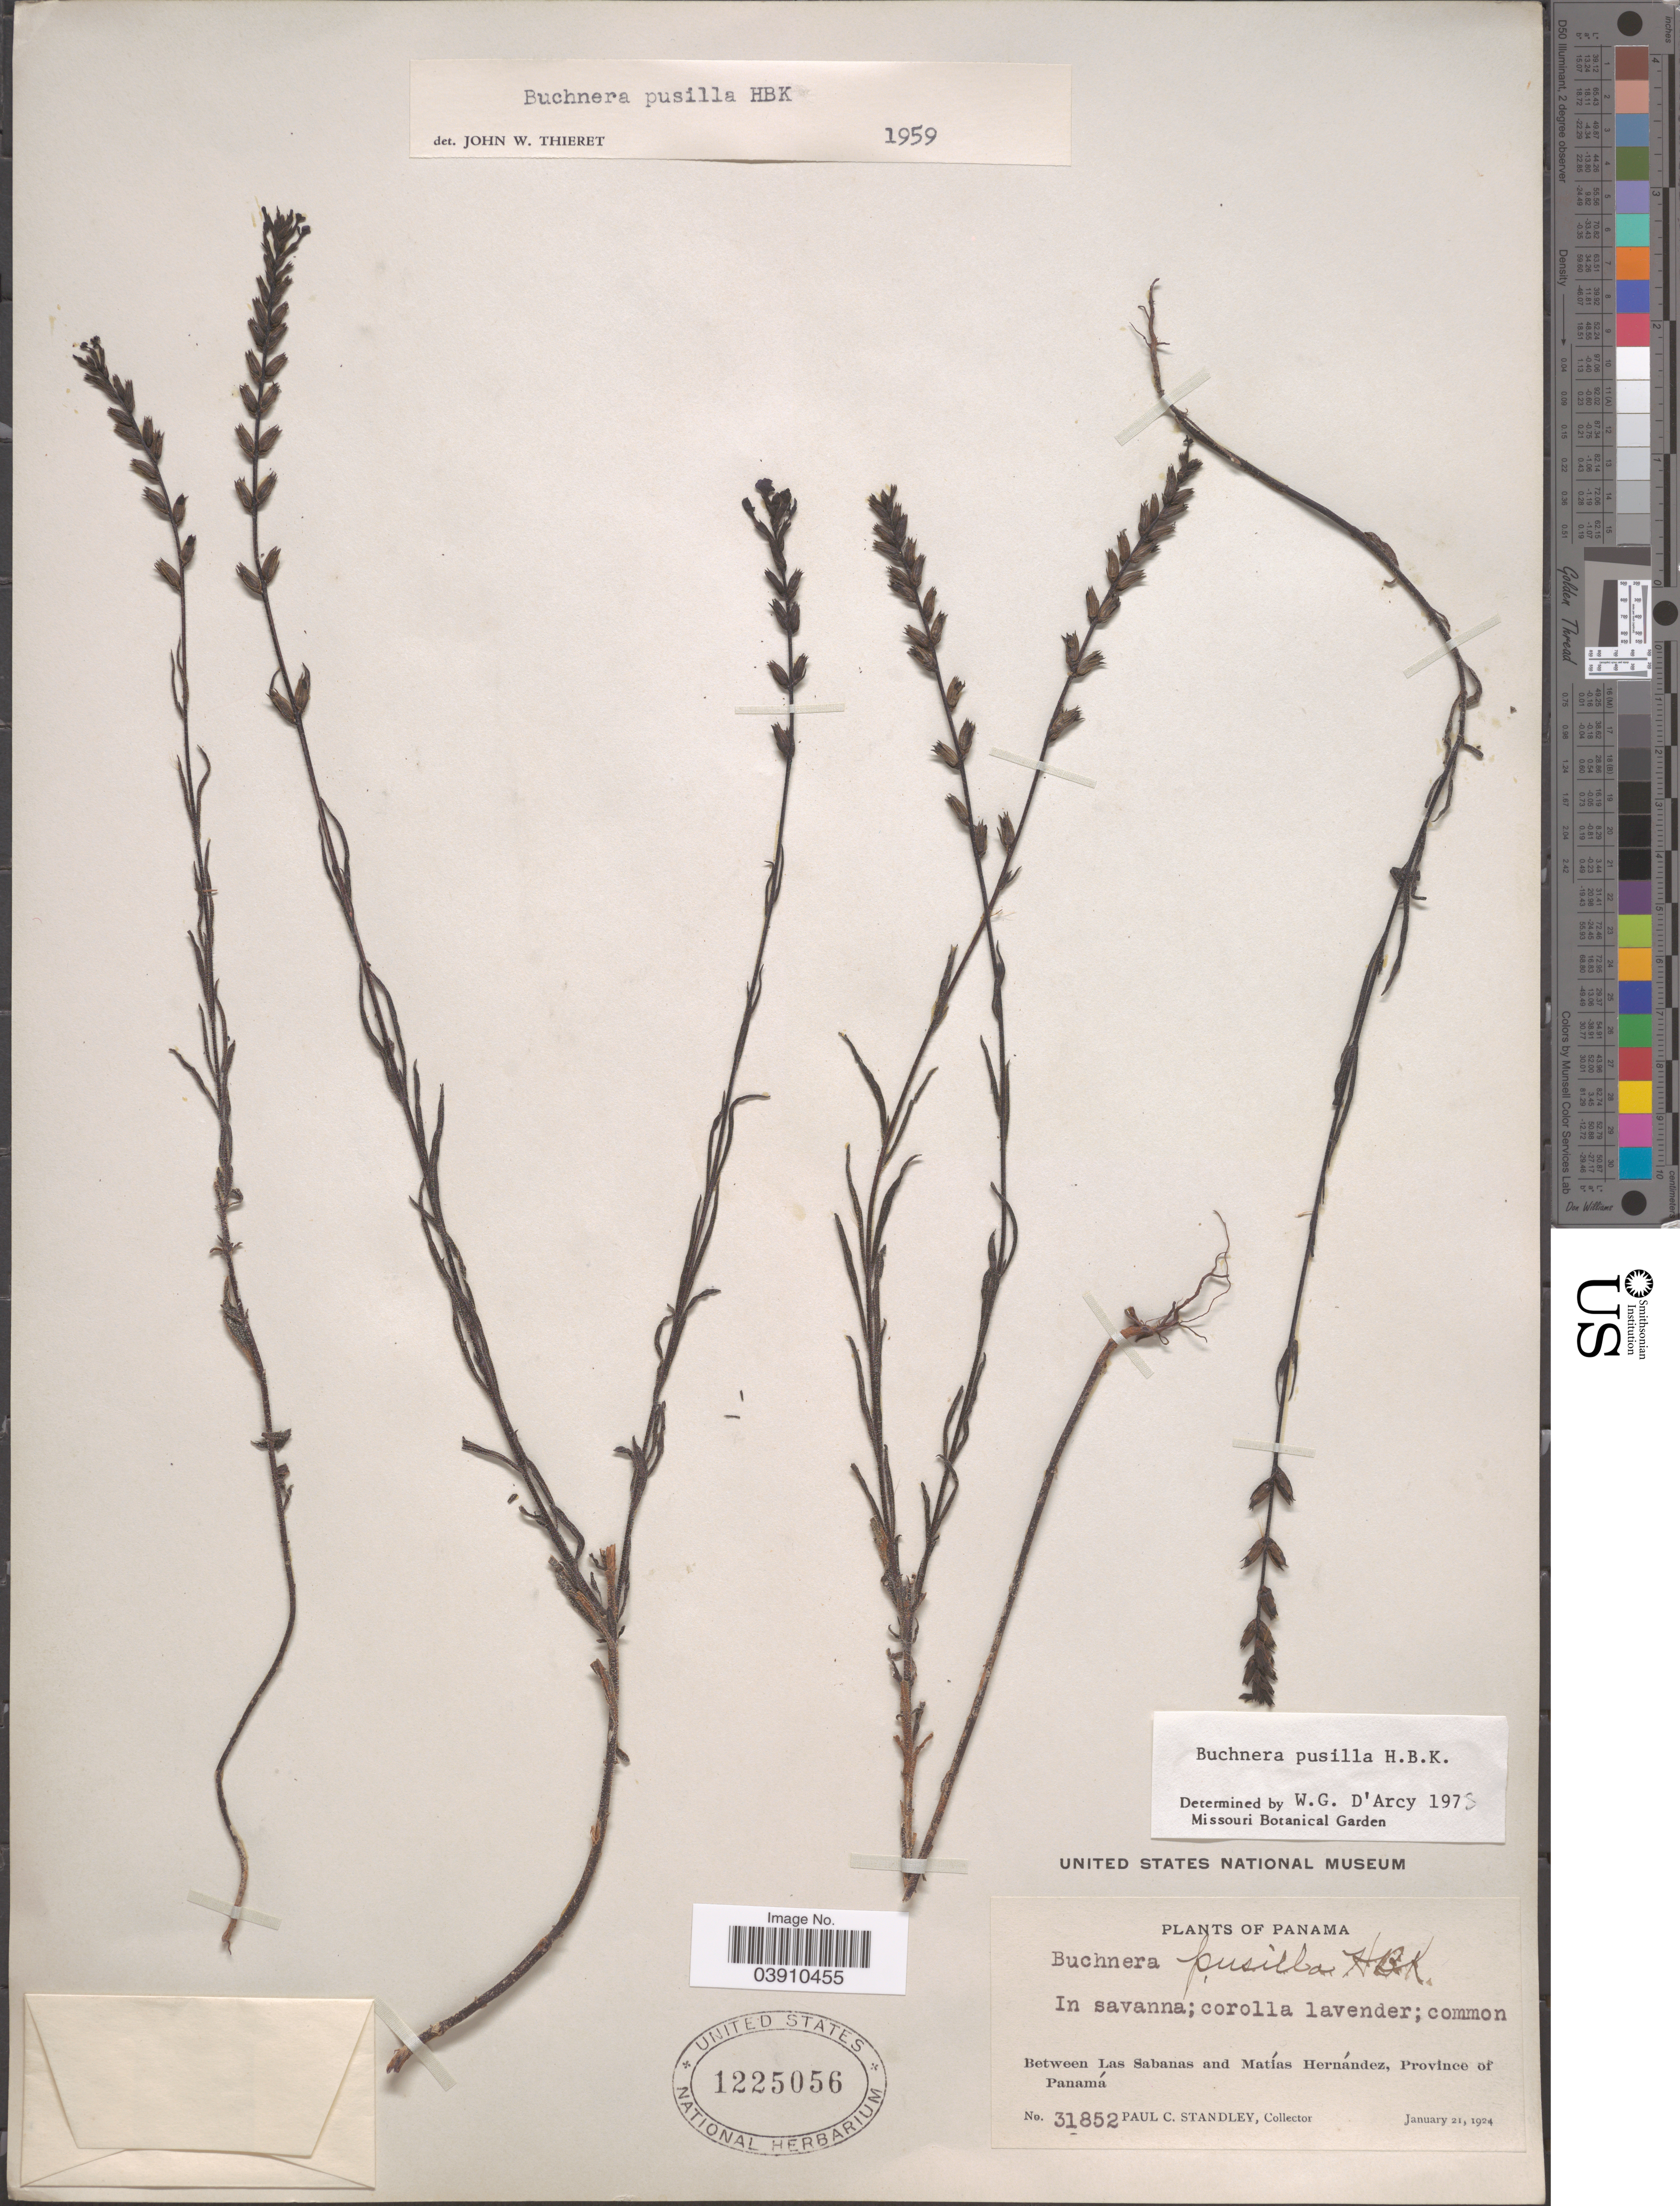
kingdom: Plantae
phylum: Tracheophyta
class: Magnoliopsida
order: Lamiales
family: Orobanchaceae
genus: Buchnera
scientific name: Buchnera pusilla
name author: Kunth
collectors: P. C. Standley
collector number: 31852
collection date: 1924-01-21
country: Panama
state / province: Panamá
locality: In savanna; Between Las Sabanas and Matías Hernández.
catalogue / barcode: US 1225056